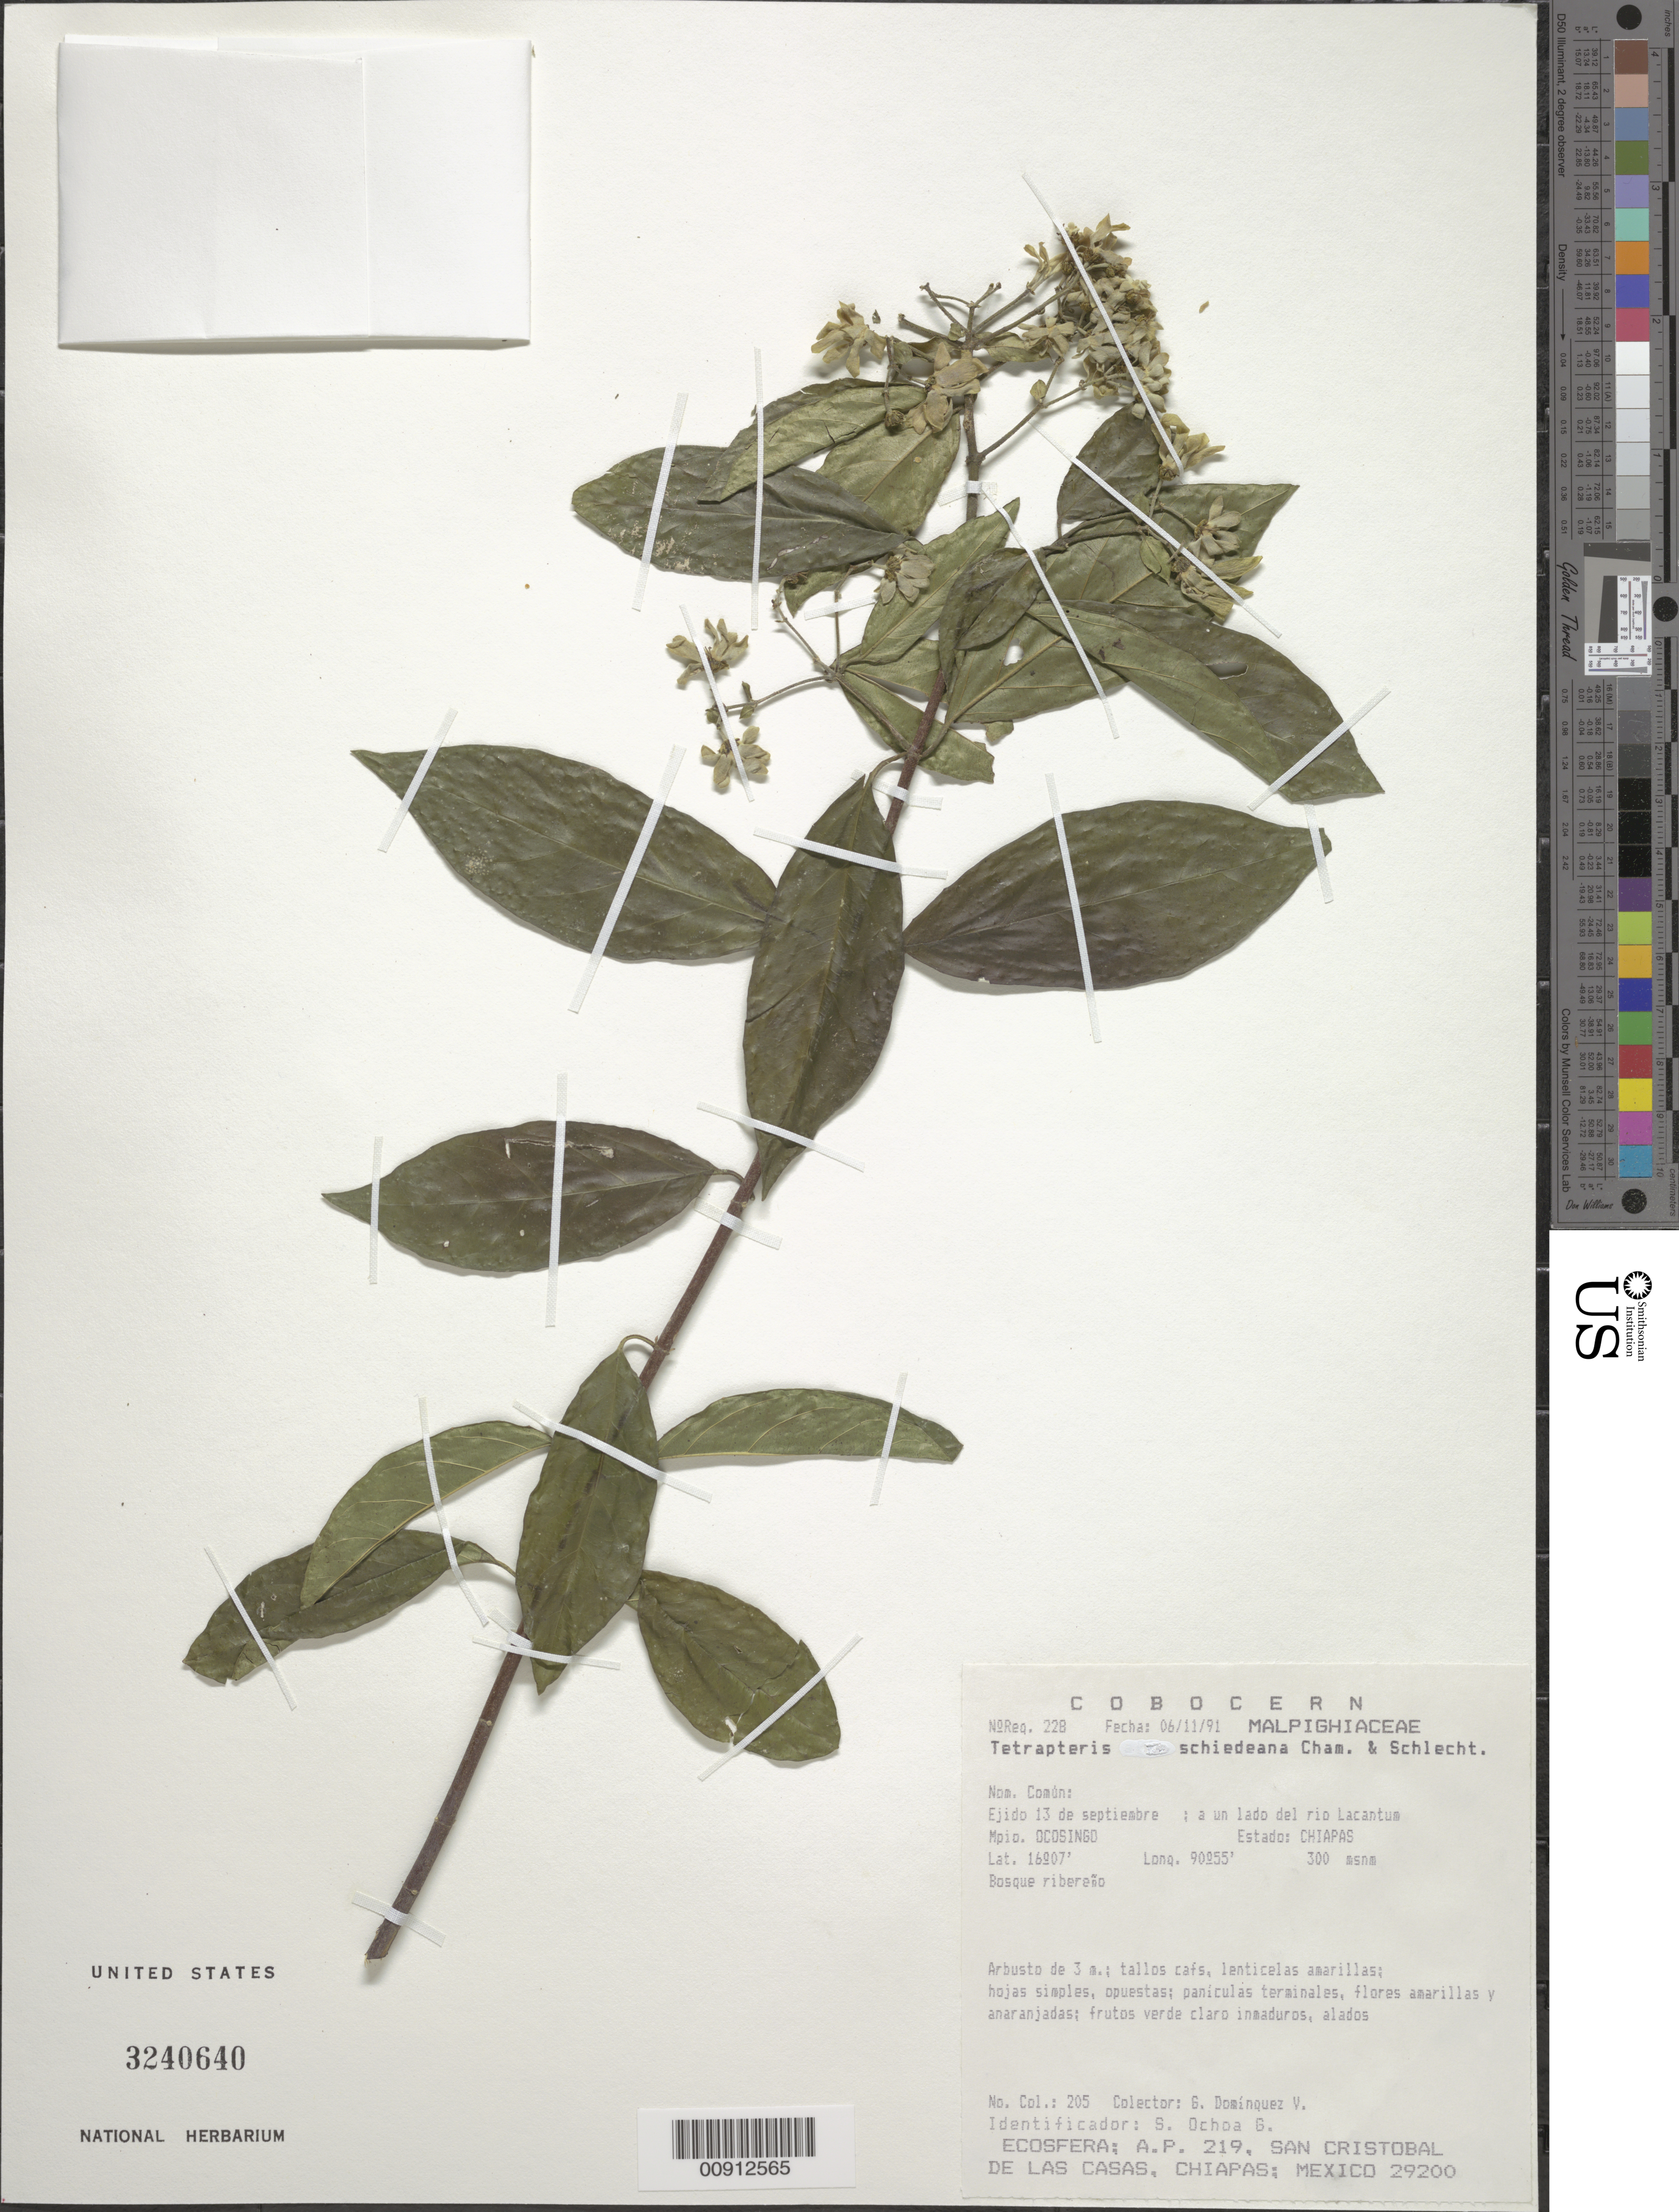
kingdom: Plantae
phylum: Tracheophyta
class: Magnoliopsida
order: Malpighiales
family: Malpighiaceae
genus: Tetrapterys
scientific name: Tetrapterys schiedeana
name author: Schltdl. & Cham.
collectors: G. Domínguez V.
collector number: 205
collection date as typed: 06 Nov 1991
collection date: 1991-11-06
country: Mexico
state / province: Chiapas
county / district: Ocosingo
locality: Ejido 13 de Septiembre; a un lado del Río Lacantum. Mpio. Ocosingo, Estado Chiapas.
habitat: Bosque ribereño.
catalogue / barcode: US 3240640